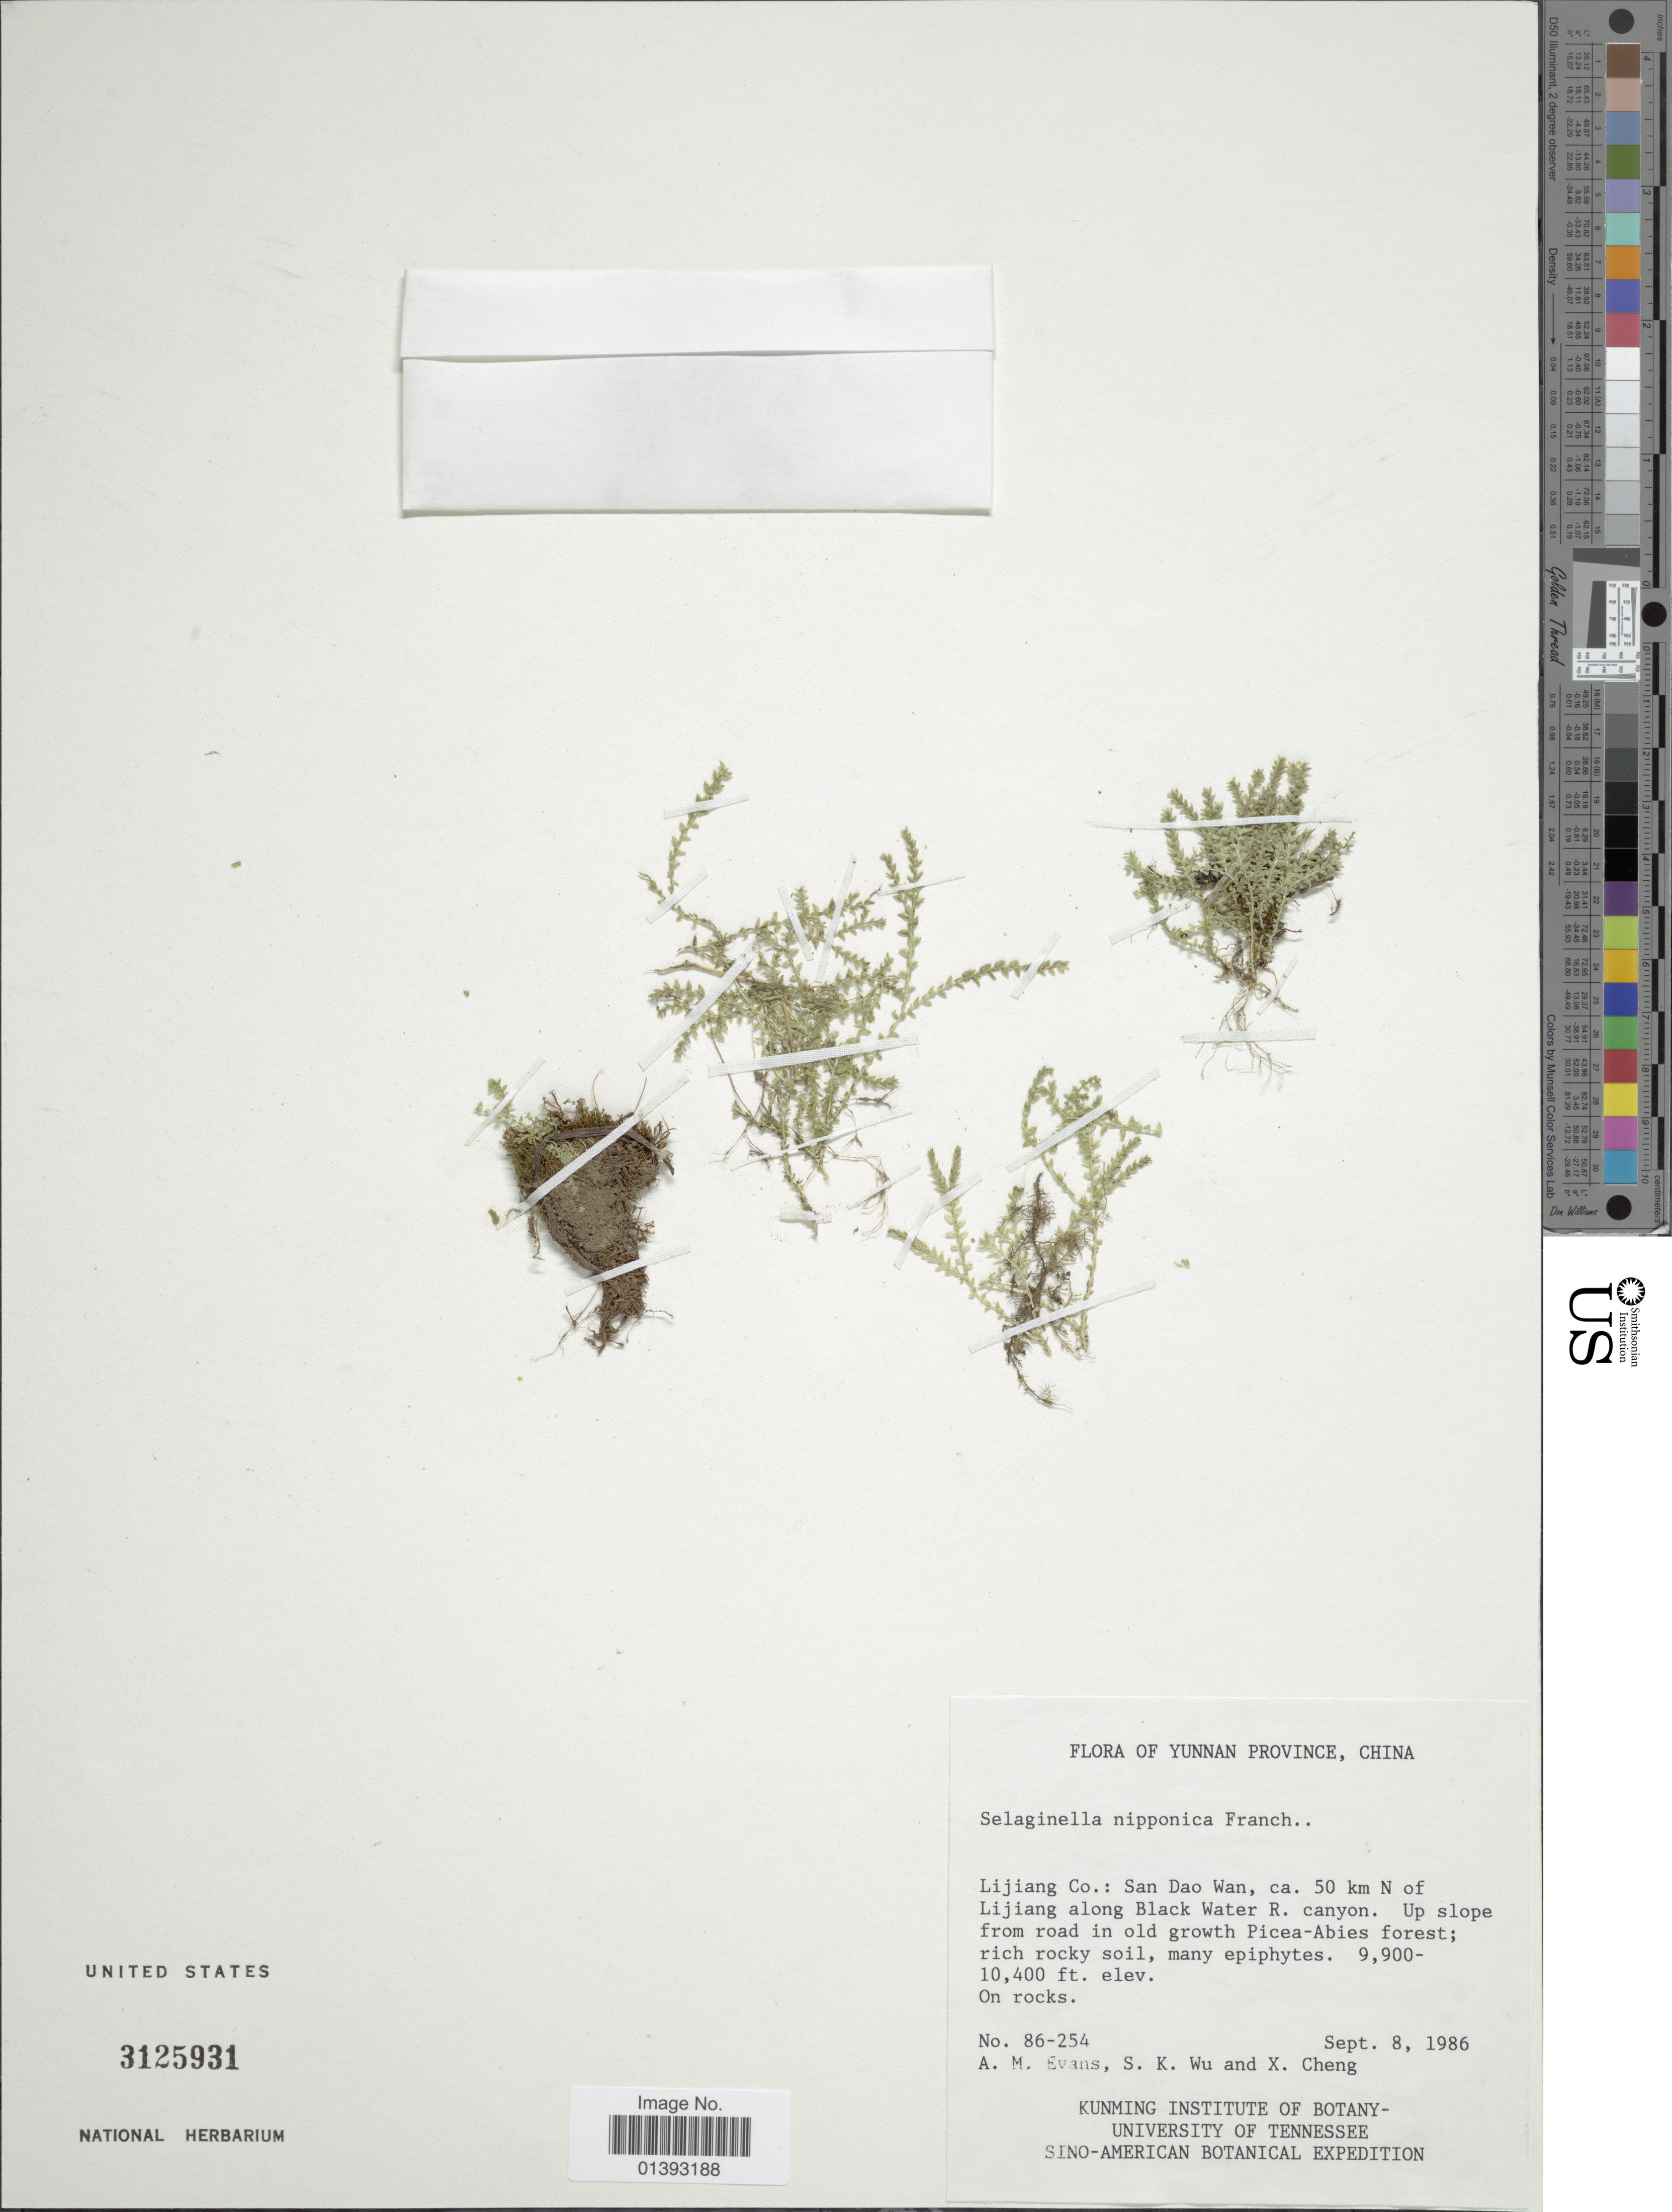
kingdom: Plantae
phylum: Tracheophyta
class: Lycopodiopsida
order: Selaginellales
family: Selaginellaceae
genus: Selaginella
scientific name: Selaginella nipponica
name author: Franch. & Sav.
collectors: A. M. Evans, S. K. Wu & X. Cheng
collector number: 86-254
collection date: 1986-09-08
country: China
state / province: Yunnan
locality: Lijiang Co.: San Dao Wan, ca. 50km N of Lijiang along Black Water R. canyon, up slope from road in old growth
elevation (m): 3018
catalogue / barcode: US 3125931